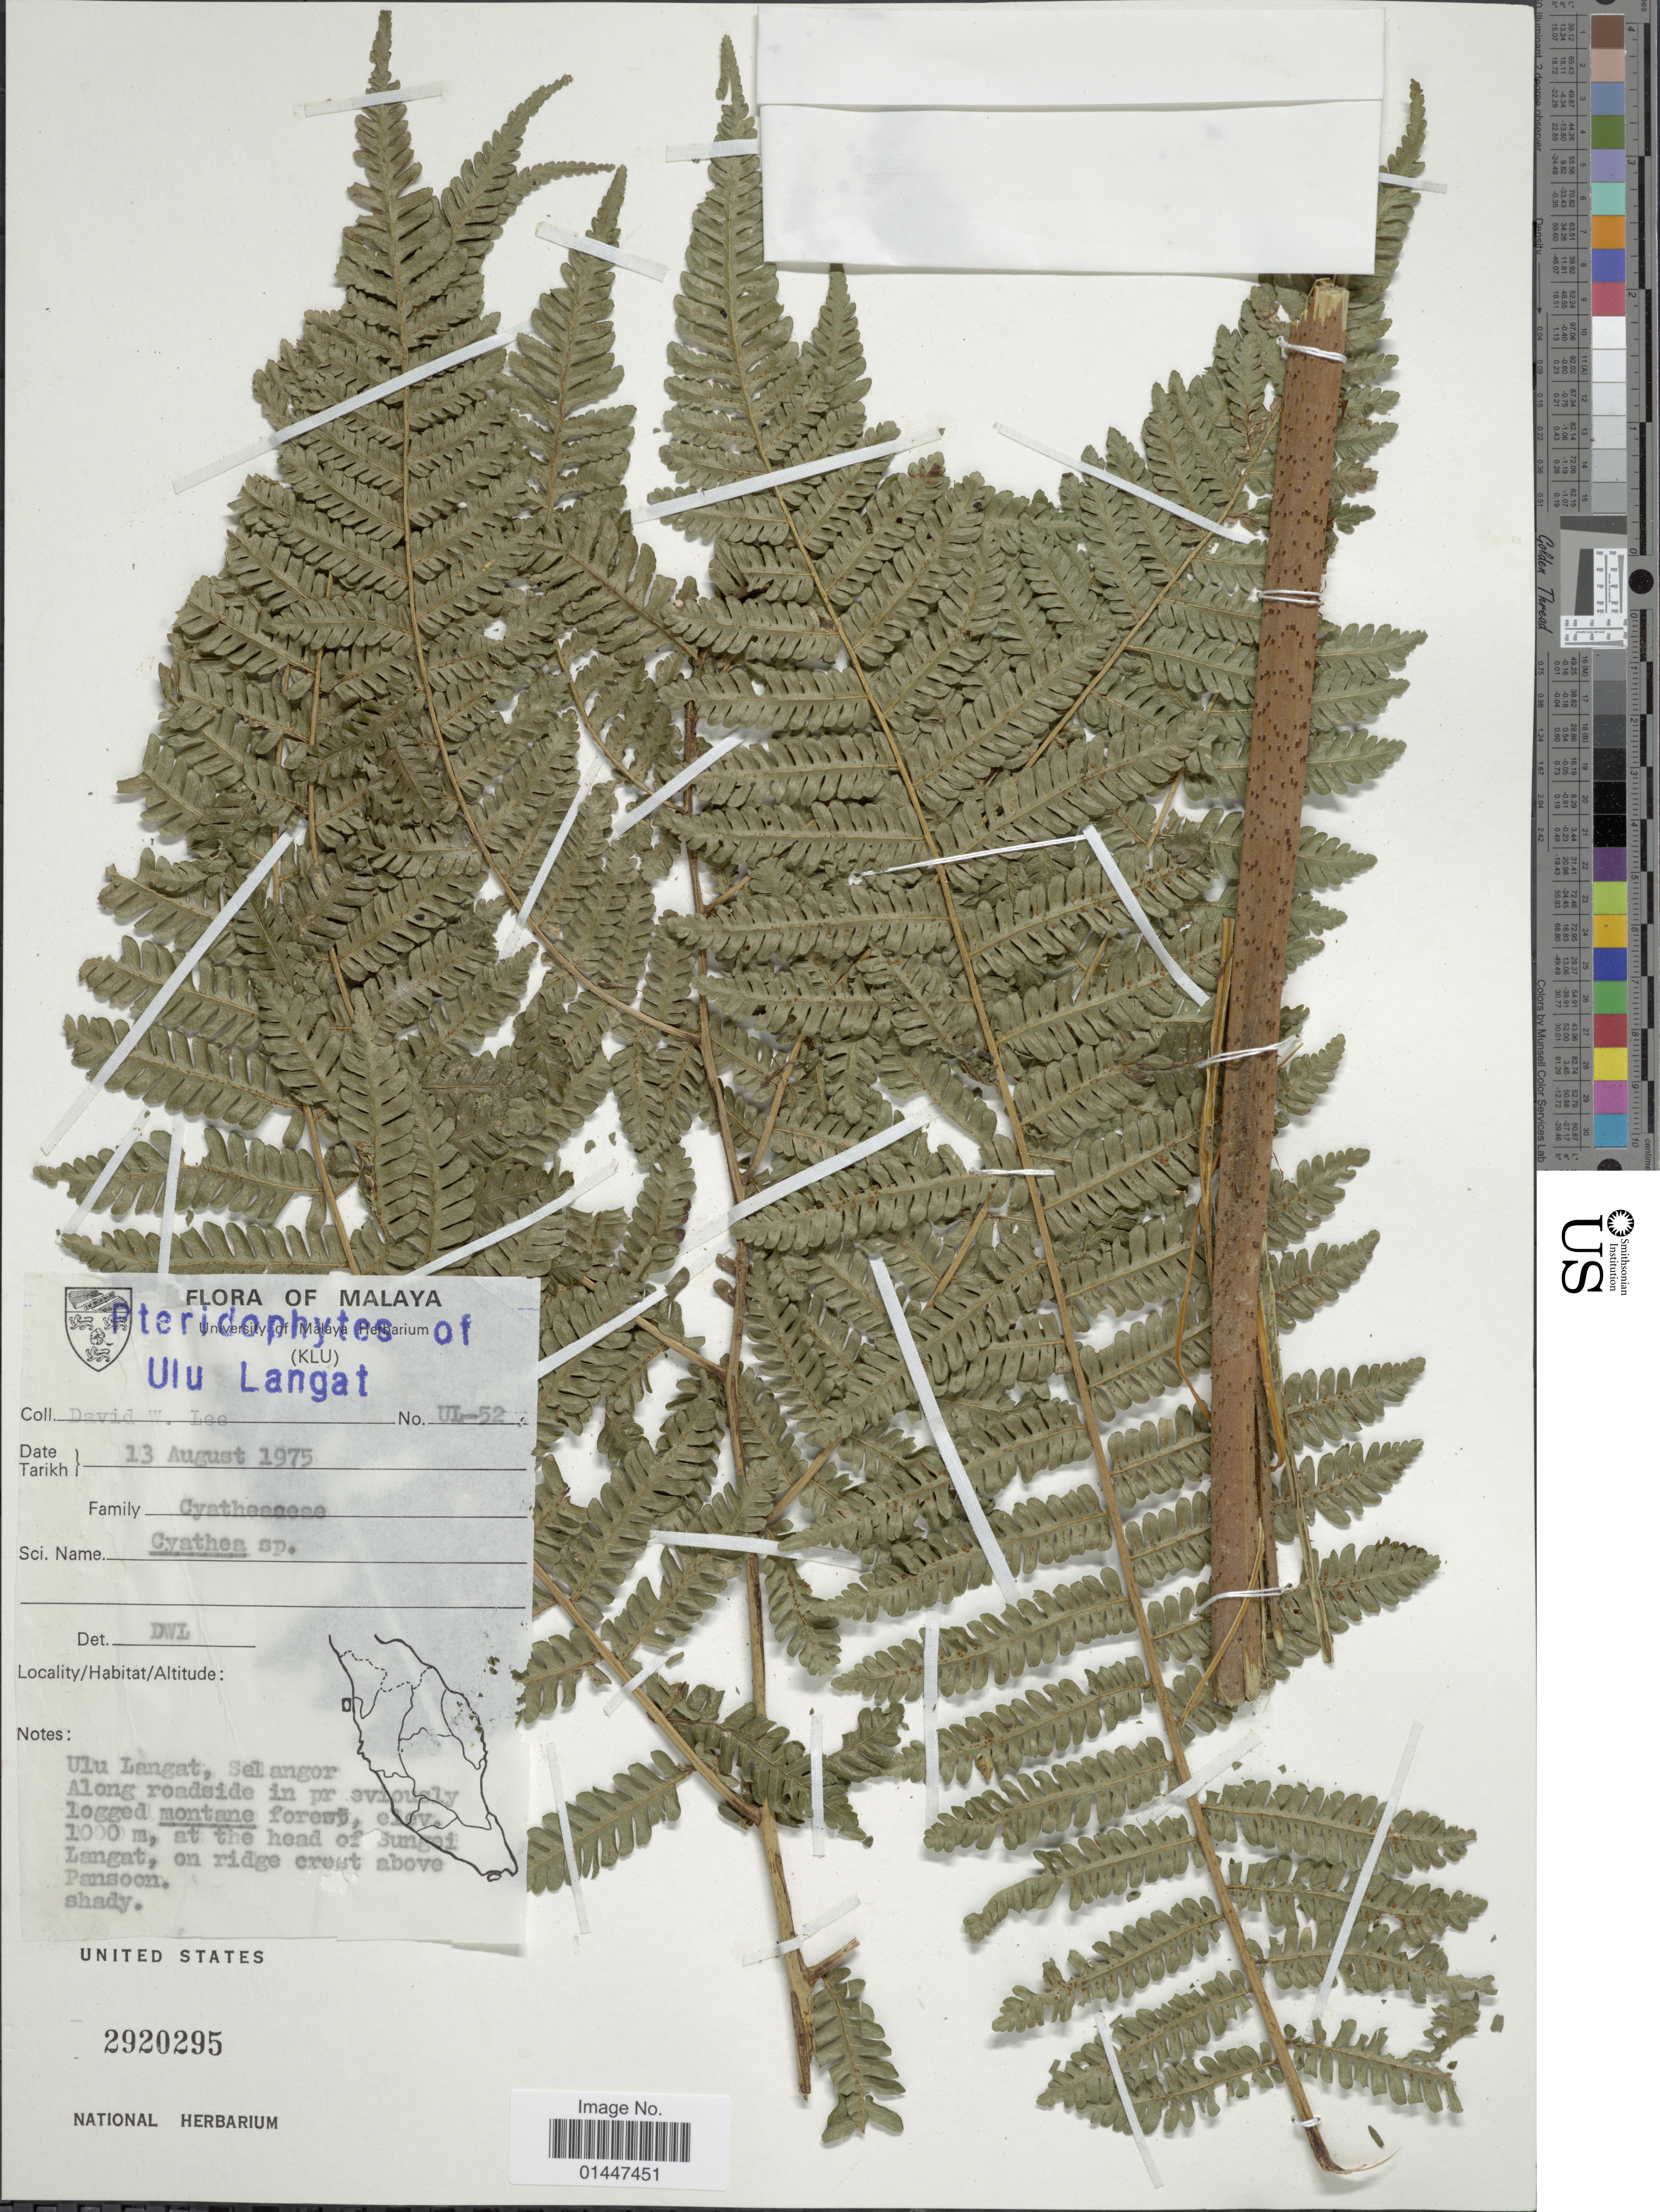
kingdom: Plantae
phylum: Tracheophyta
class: Polypodiopsida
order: Cyatheales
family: Cyatheaceae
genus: Sphaeropteris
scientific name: Sphaeropteris sp.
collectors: D. Lee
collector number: UL-52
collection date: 1975-08-13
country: Malaysia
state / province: Selangor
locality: Malaya. Ulu Langat, Along roadside in previuosly logged montane forest, at the edge of Sungei Langat, on ridge crest above Pansoon. shady.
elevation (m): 1000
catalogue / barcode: US 2920295